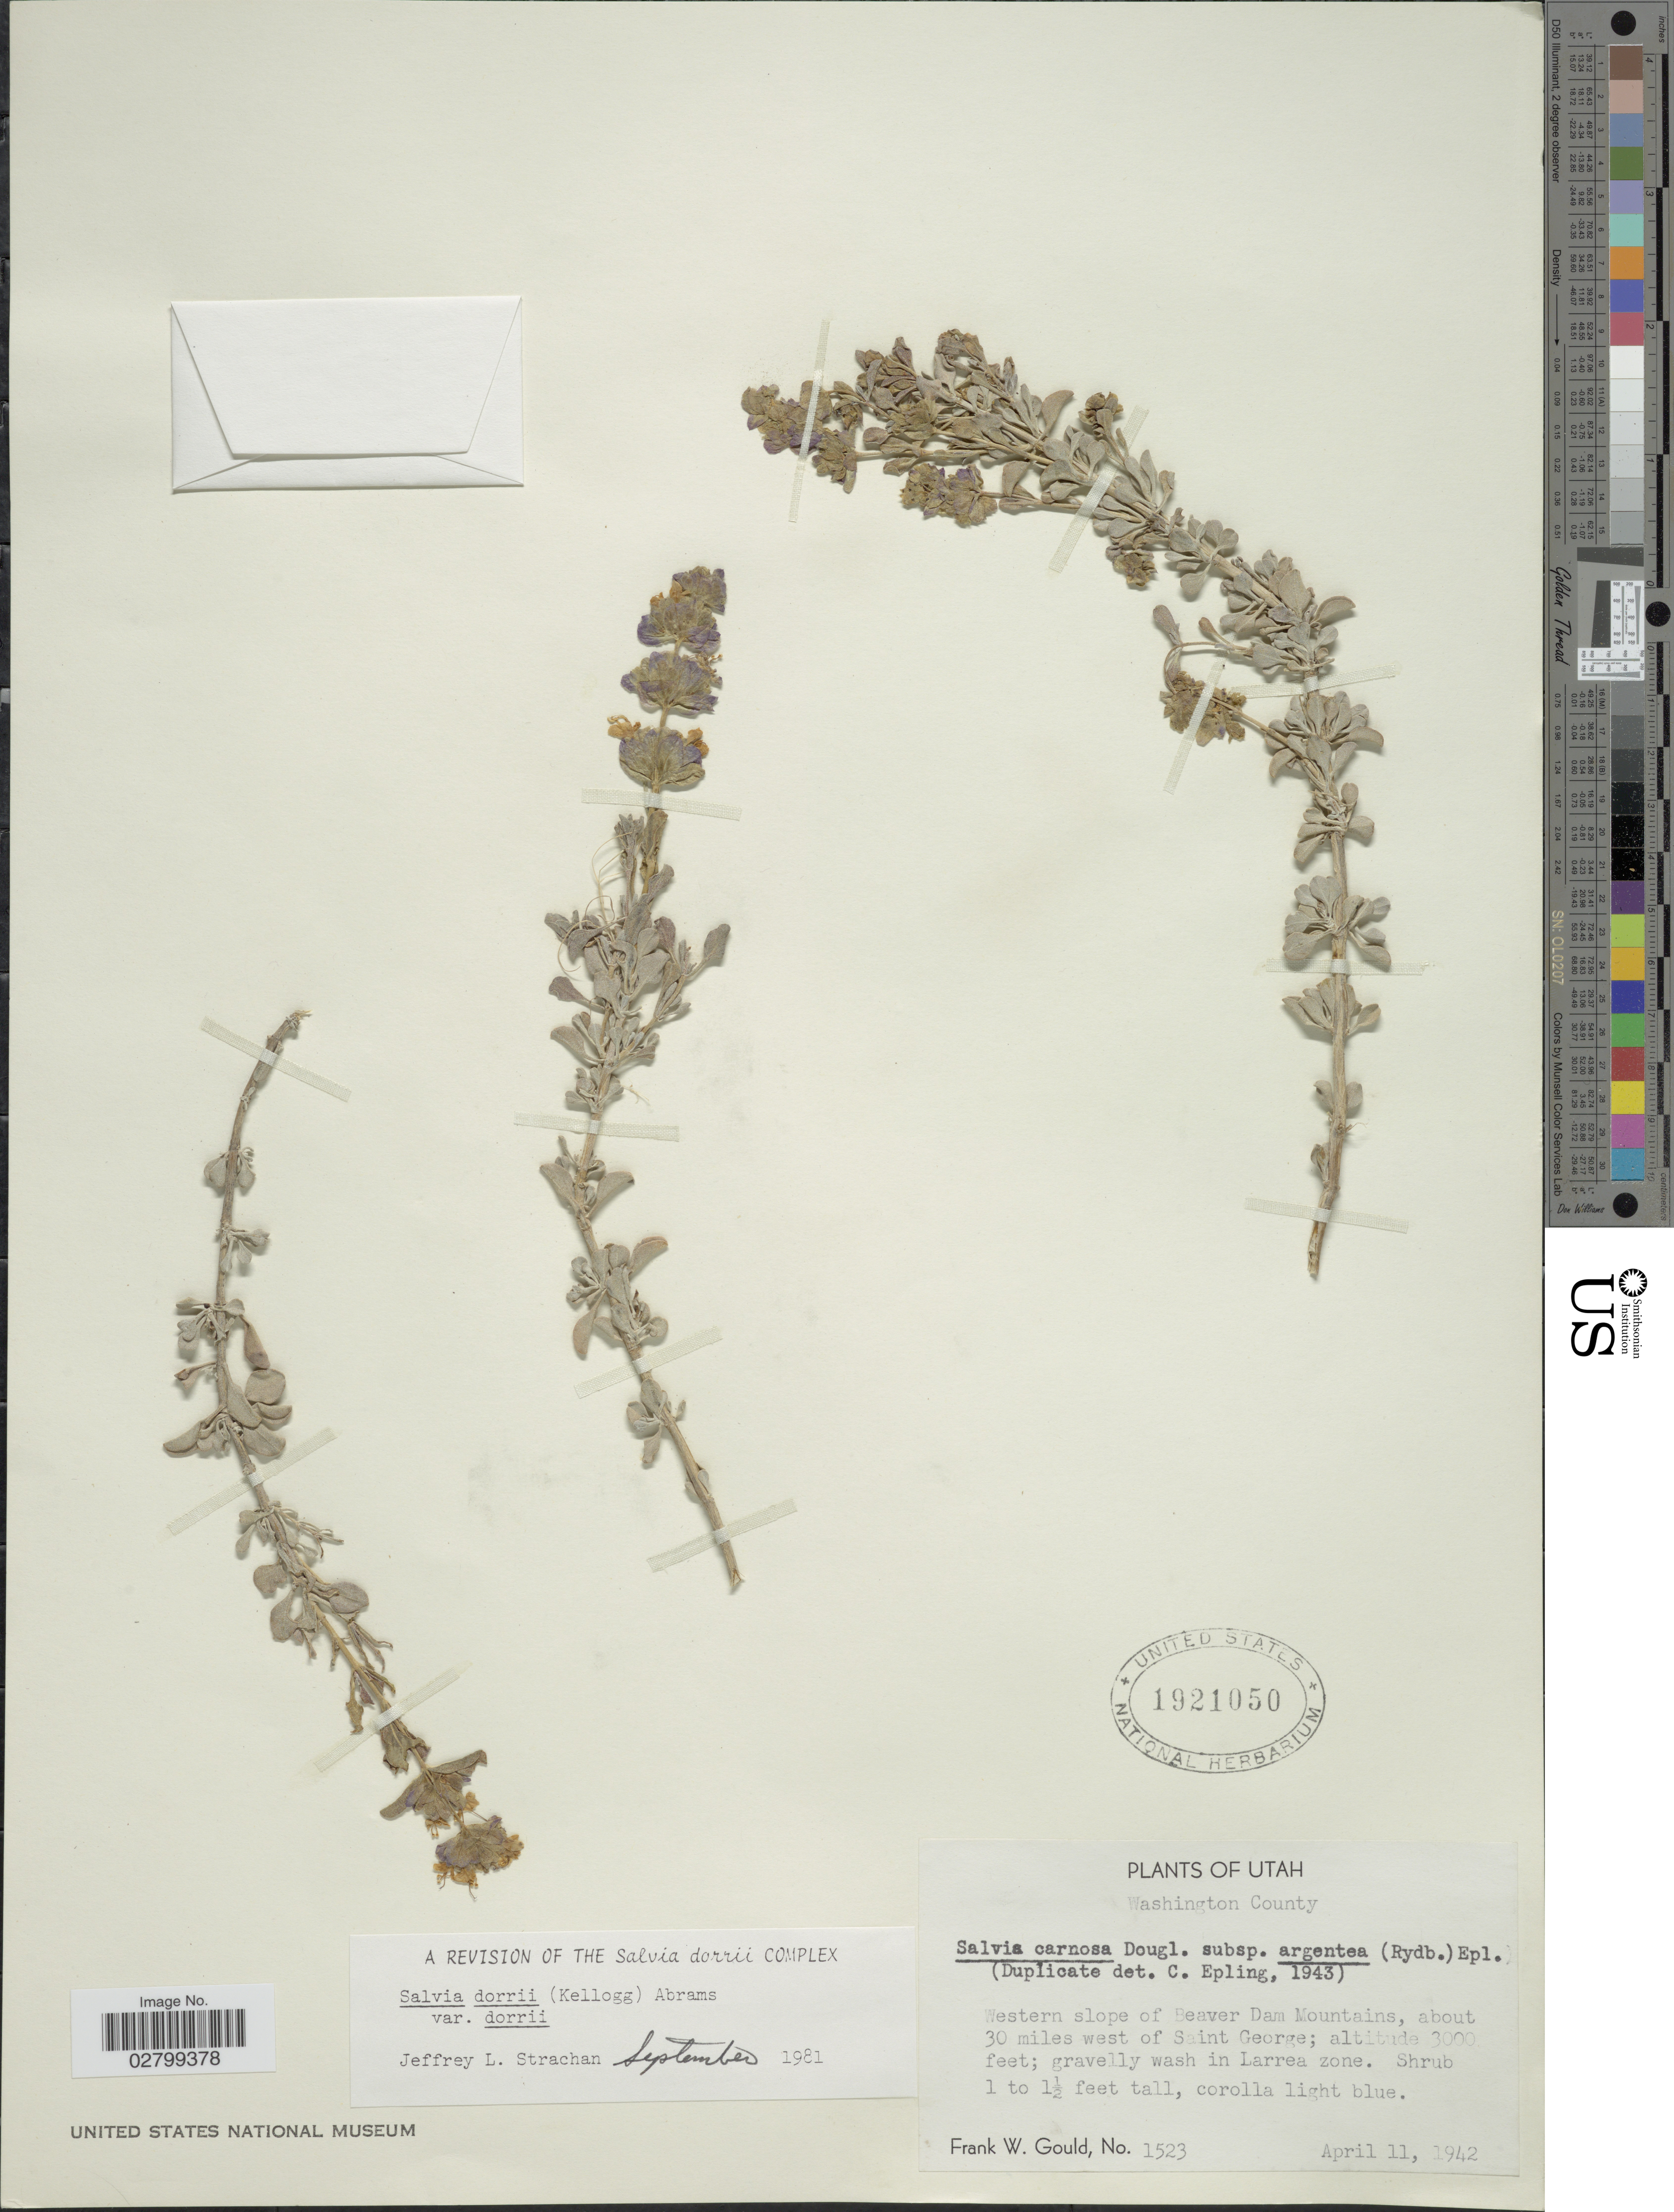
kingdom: Plantae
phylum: Tracheophyta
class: Magnoliopsida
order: Lamiales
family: Lamiaceae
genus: Salvia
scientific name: Salvia dorrii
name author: (Kellogg) Abrams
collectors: F. W. Gould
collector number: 1523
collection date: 1942-04-11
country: United States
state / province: Utah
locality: Washington County. Western slope of Beaver Dam Mountains, about 30 miles west of Saint George; gravelly wash in Larrea zone.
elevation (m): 914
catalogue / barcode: US 1921050